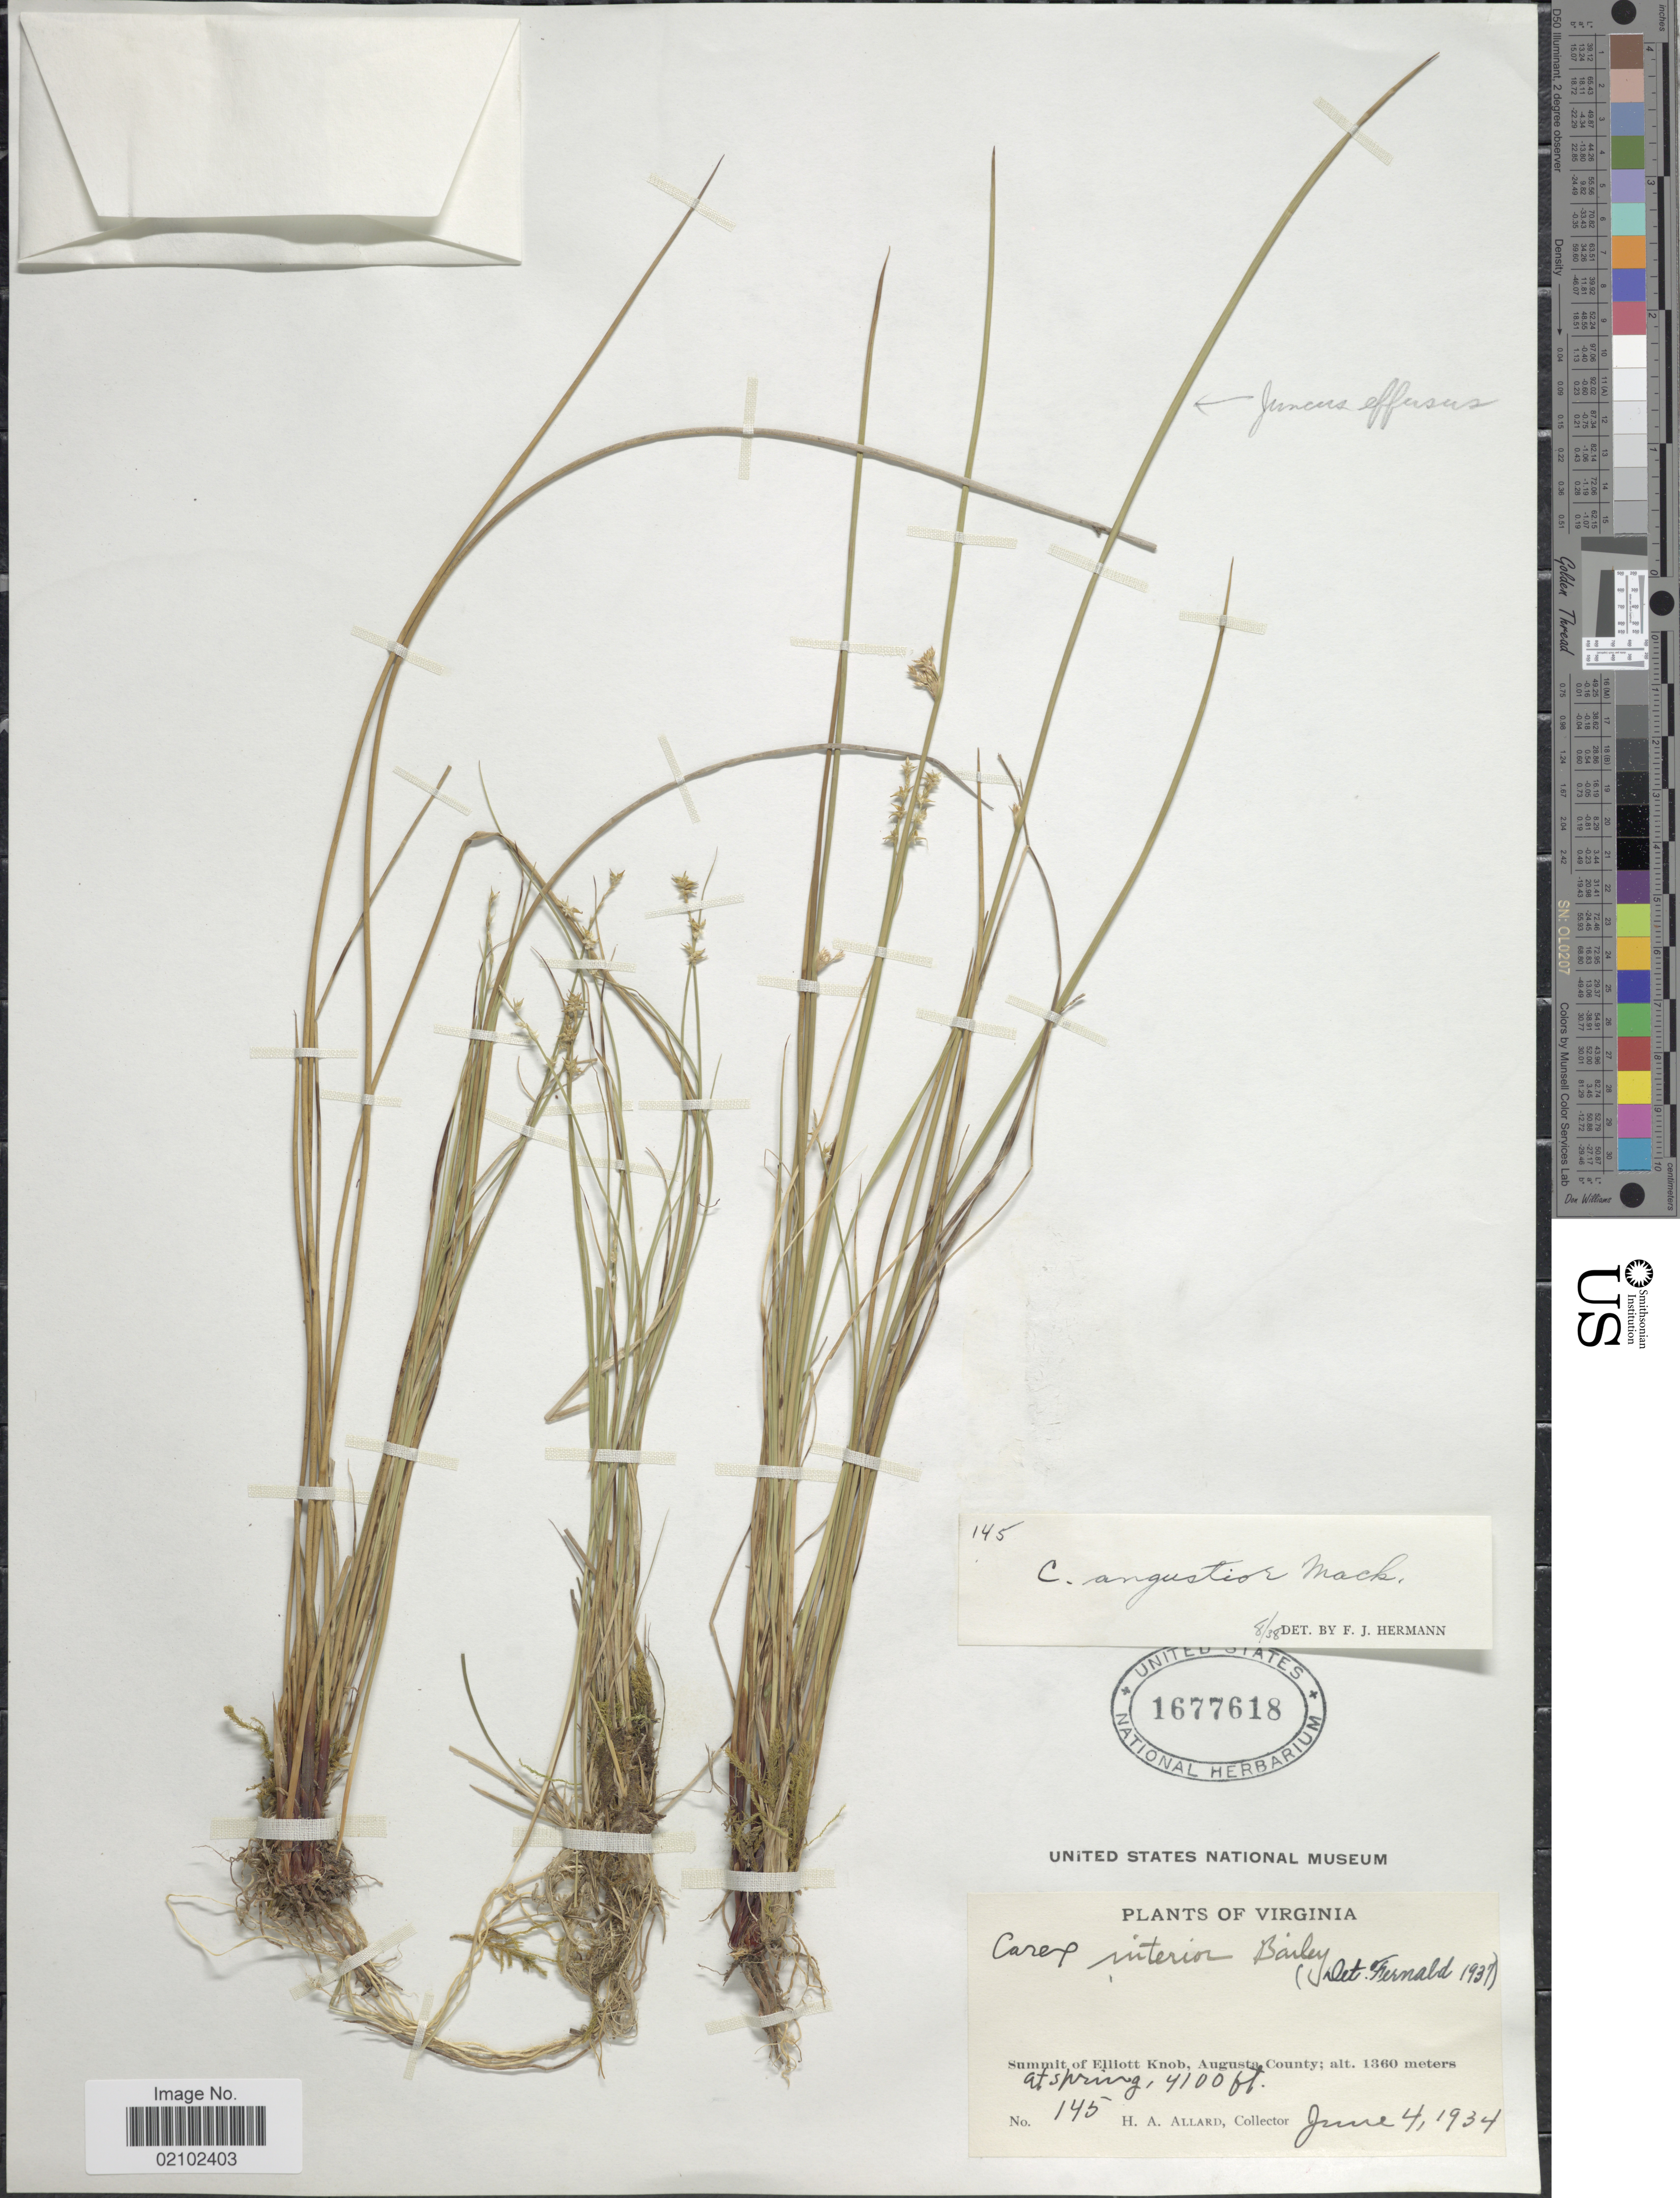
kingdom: Plantae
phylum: Tracheophyta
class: Liliopsida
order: Poales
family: Cyperaceae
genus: Carex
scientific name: Carex echinata subsp. echinata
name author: Murray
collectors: H. A. Allard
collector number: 145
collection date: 1934-06-04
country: United States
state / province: Virginia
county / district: Augusta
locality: Summit of Elliott Knob, Augusta County. at spring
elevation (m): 1250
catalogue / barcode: US 1677618